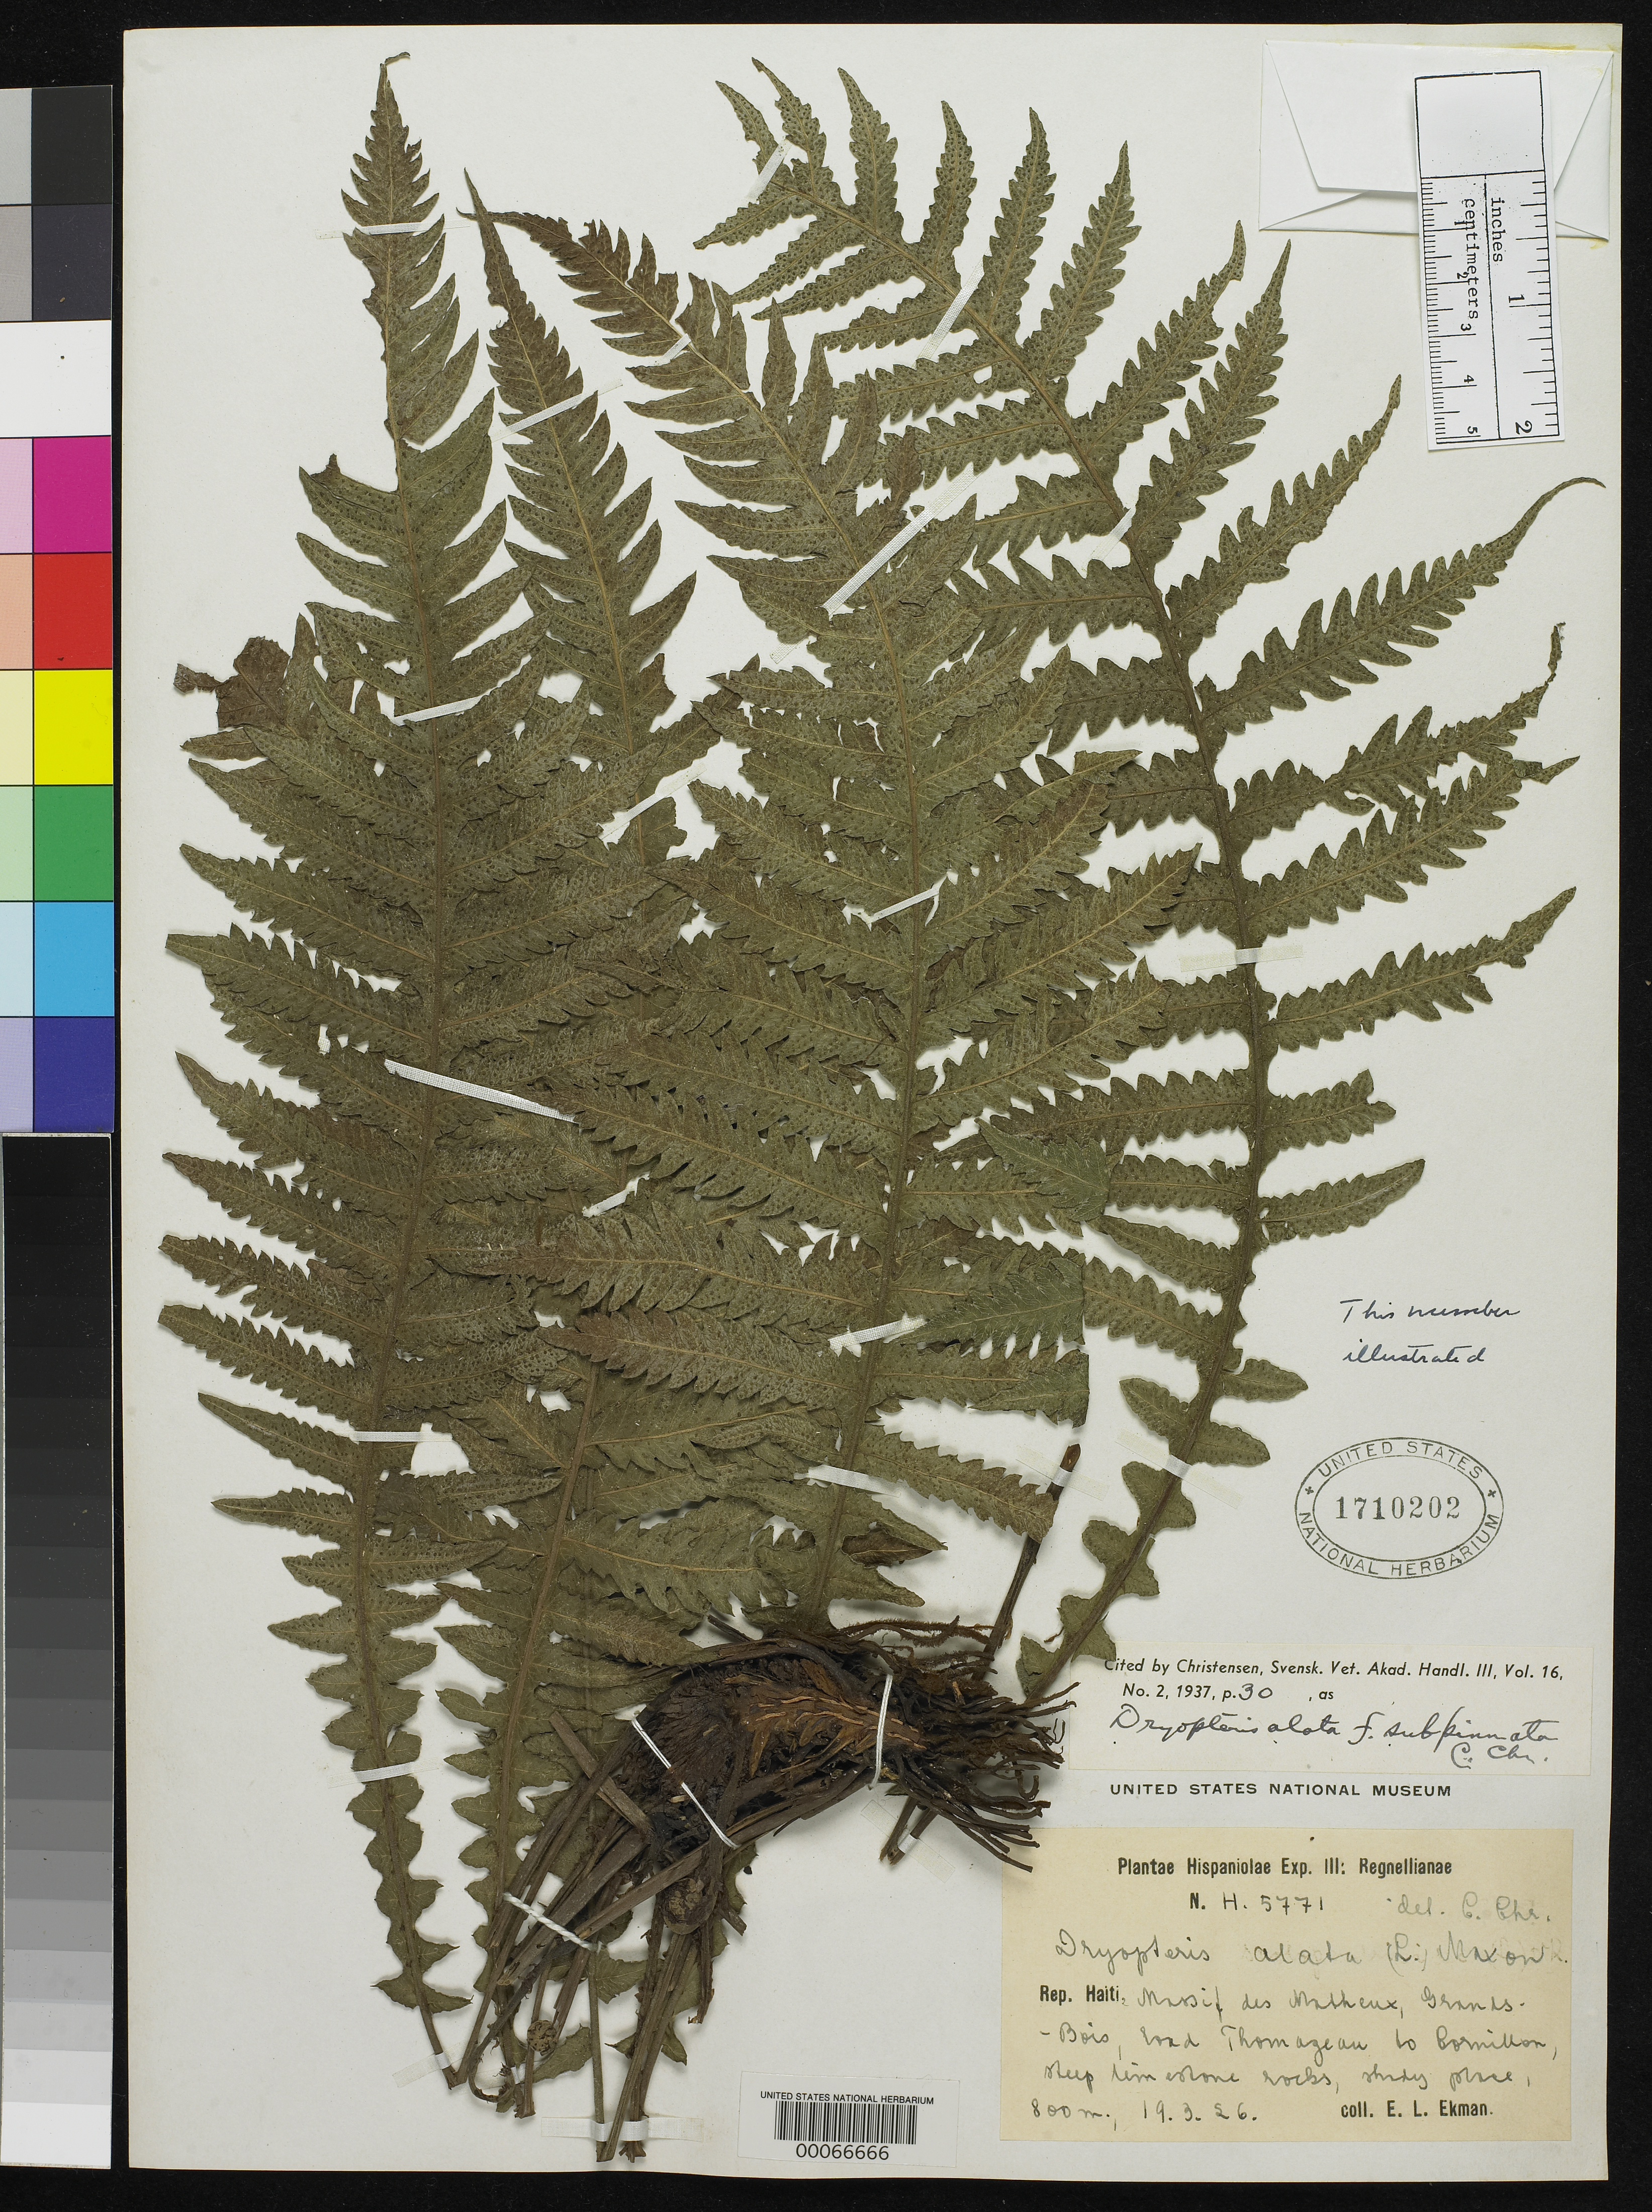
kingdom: Plantae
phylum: Tracheophyta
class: Polypodiopsida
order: Polypodiales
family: Dryopteridaceae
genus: Dryopteris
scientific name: Dryopteris alata f. subpinnata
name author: C. Chr.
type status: Isosyntype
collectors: E. L. Ekman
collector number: H5771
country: Haiti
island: Hispaniola Island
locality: Matheux, Gradn-Bois.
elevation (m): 800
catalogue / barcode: US 1710202